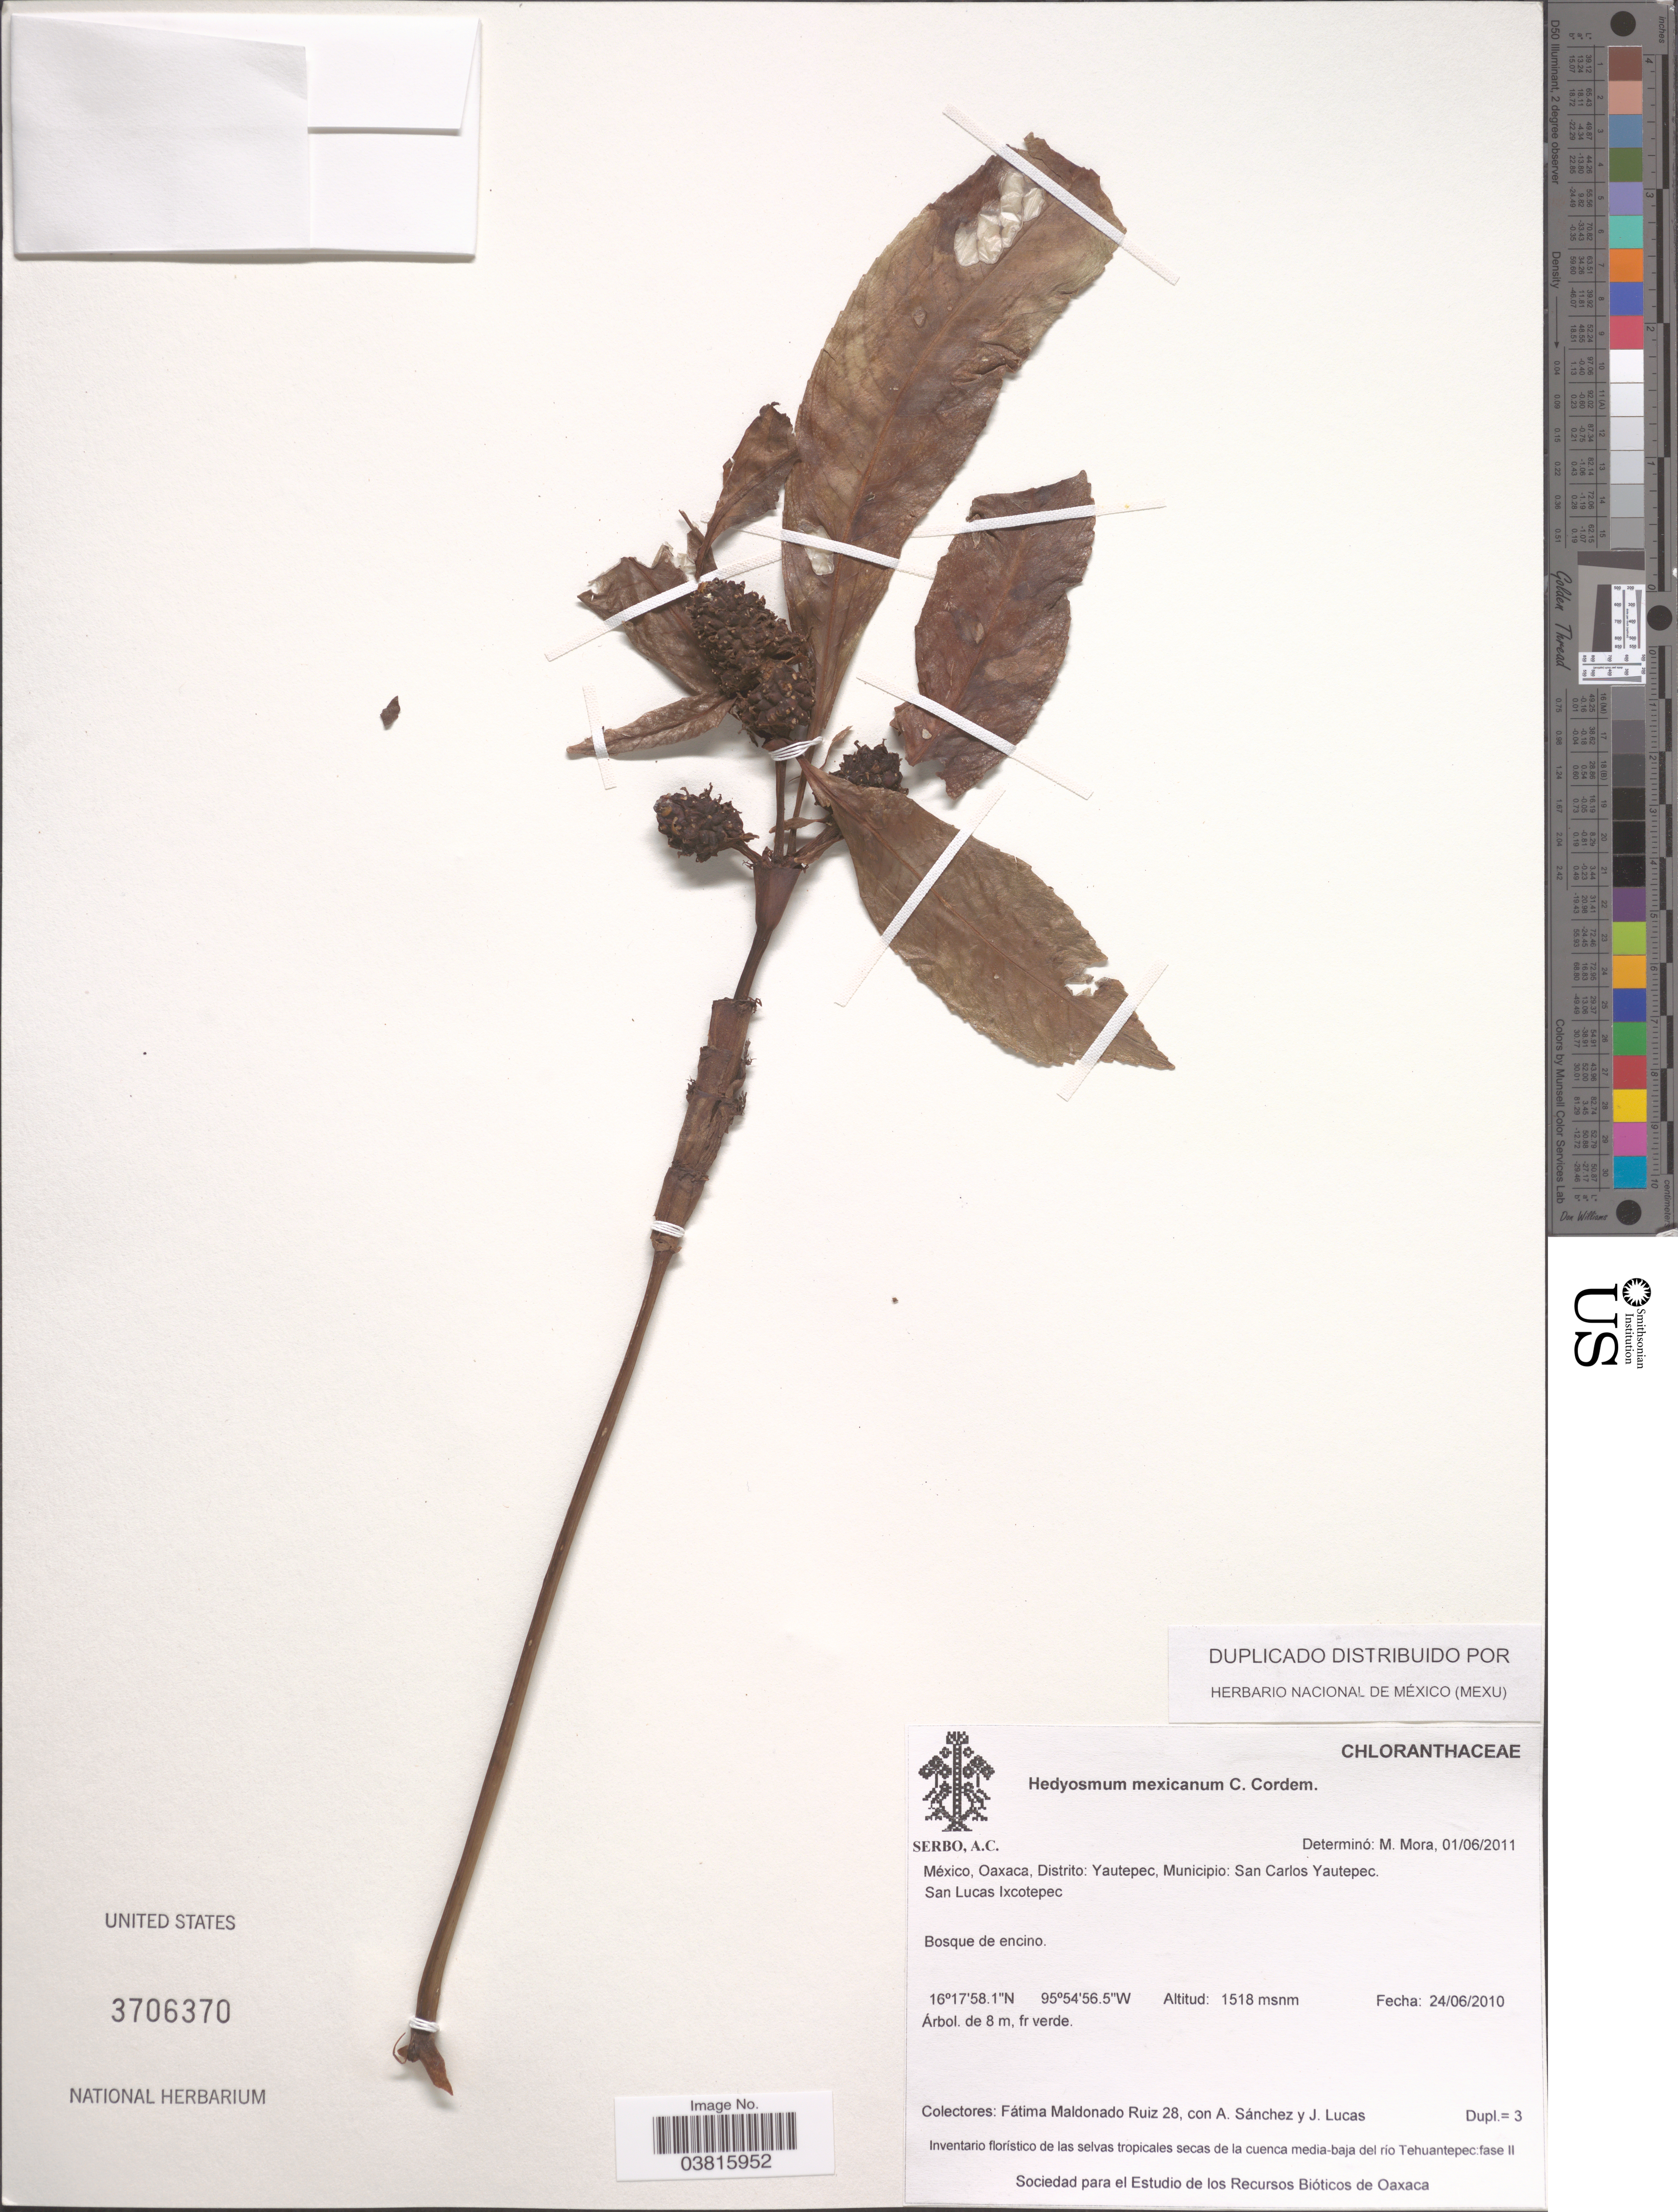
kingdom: Plantae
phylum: Tracheophyta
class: Magnoliopsida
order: Chloranthales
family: Chloranthaceae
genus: Hedyosmum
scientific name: Hedyosmum artocarpus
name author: Solms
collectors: F. Maldonado Ruiz, A. Sánchez & J. Lucas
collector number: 28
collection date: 2010-06-24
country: Mexico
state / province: Oaxaca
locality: Distrito: Yautepec, Muncipio: San Carlos Yautepec. San Lucas Ixcotepec.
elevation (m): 1518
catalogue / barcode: US 3706370